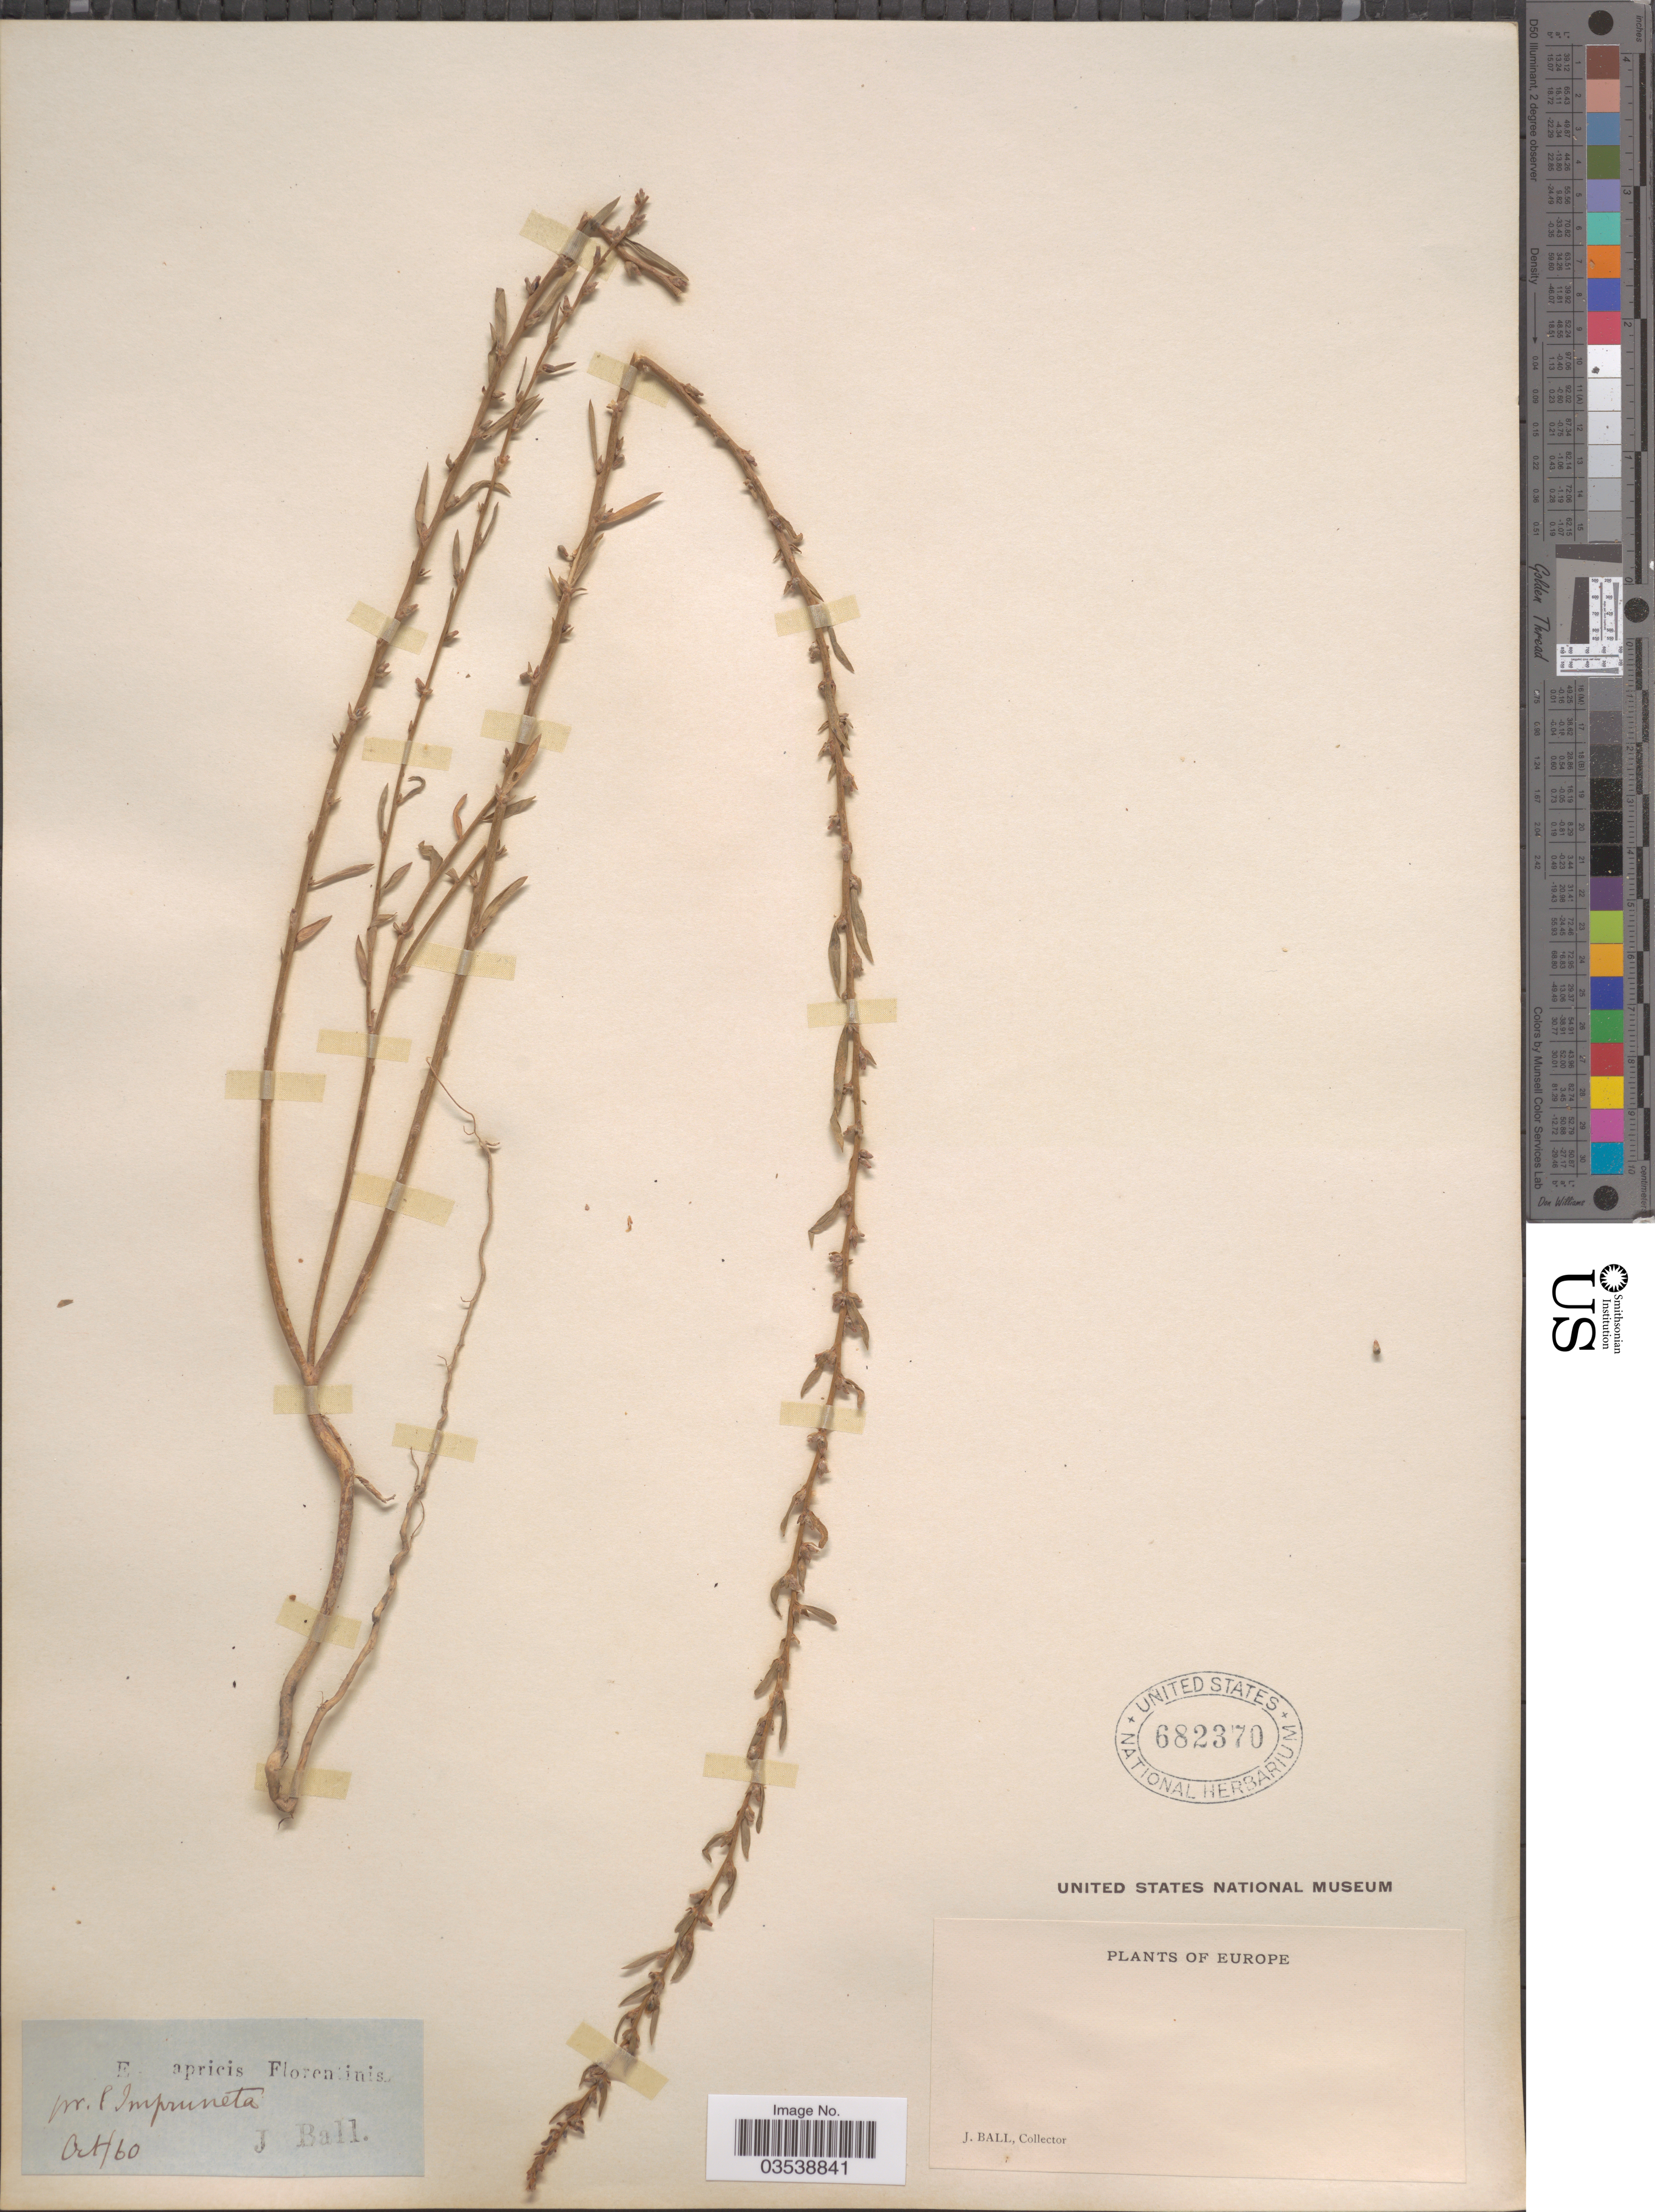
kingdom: Plantae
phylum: Tracheophyta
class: Magnoliopsida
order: Caryophyllales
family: Amaranthaceae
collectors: J. Ball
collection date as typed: Transcribed d/m/y: /10/60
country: Italy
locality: Europe. Pr. P Impruneta.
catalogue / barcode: US 682370